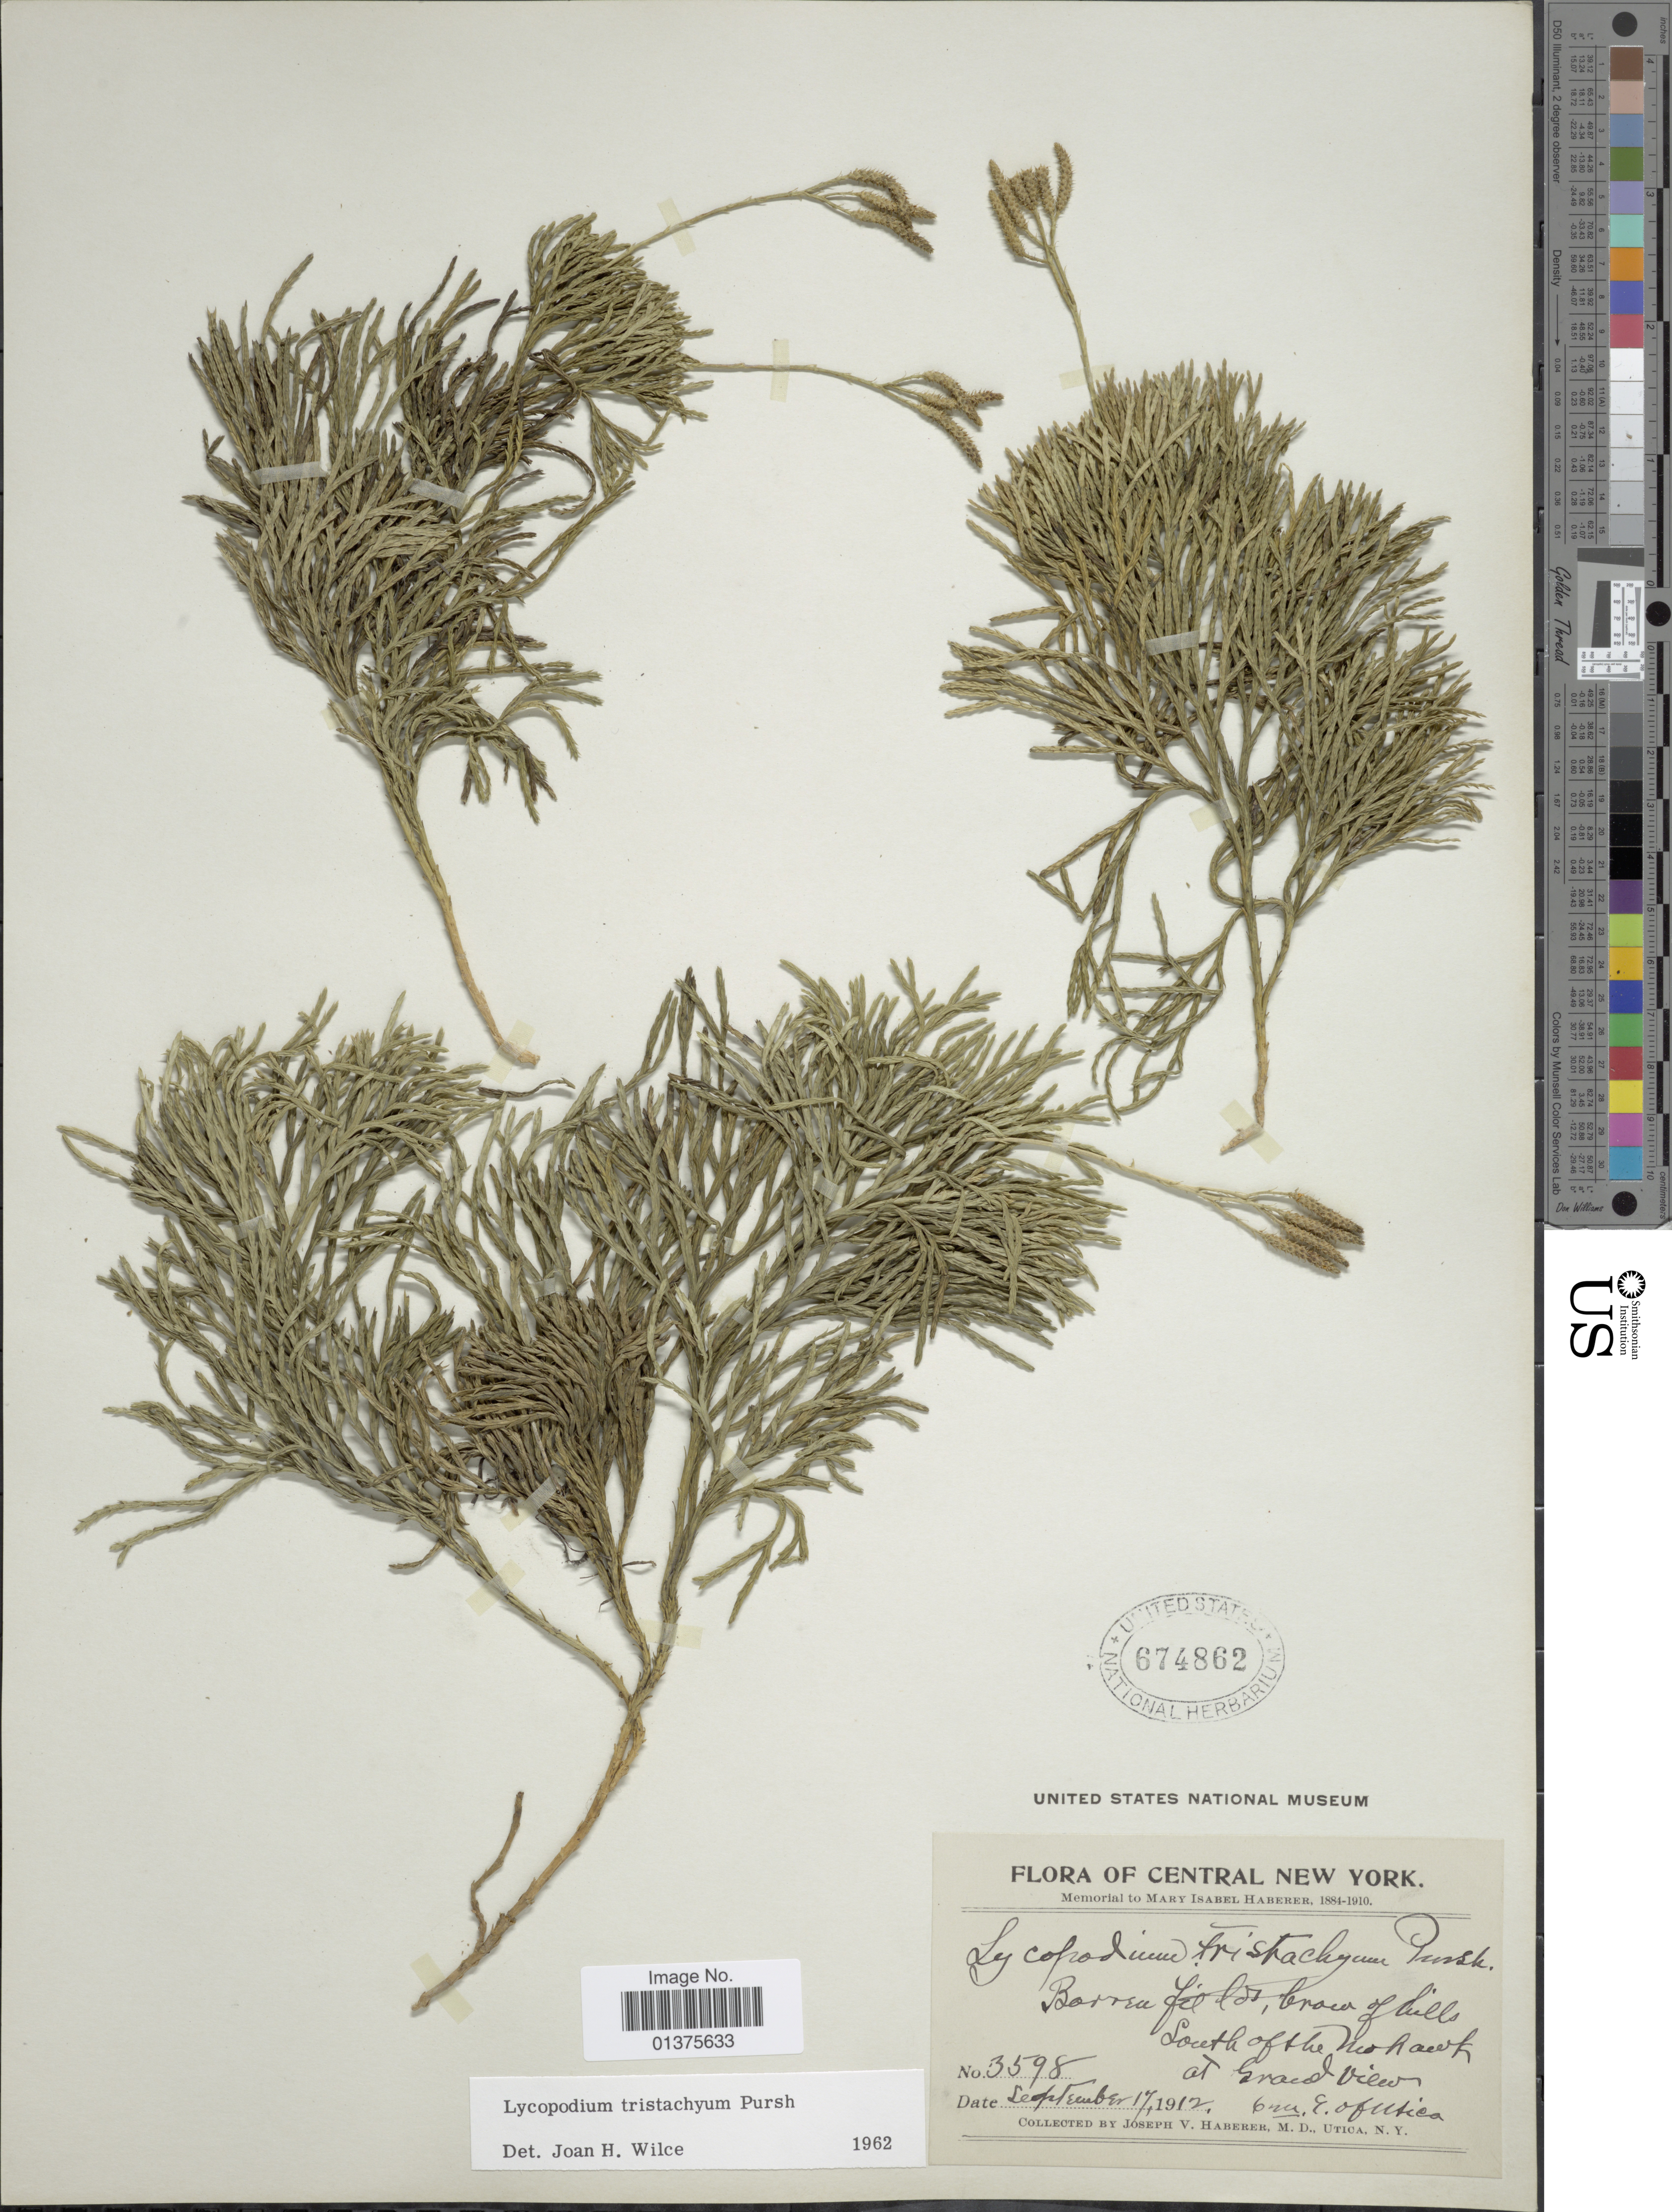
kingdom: Plantae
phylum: Tracheophyta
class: Lycopodiopsida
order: Lycopodiales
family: Lycopodiaceae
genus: Diphasiastrum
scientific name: Diphasiastrum tristachyum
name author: (Pursh) Holub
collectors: J. V. Haberer & M. Utica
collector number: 3598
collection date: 1912-09-17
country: United States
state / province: New York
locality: Central New York, Barren fields brow of hills South of the Mohawk at Grand Views.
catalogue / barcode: US 674862